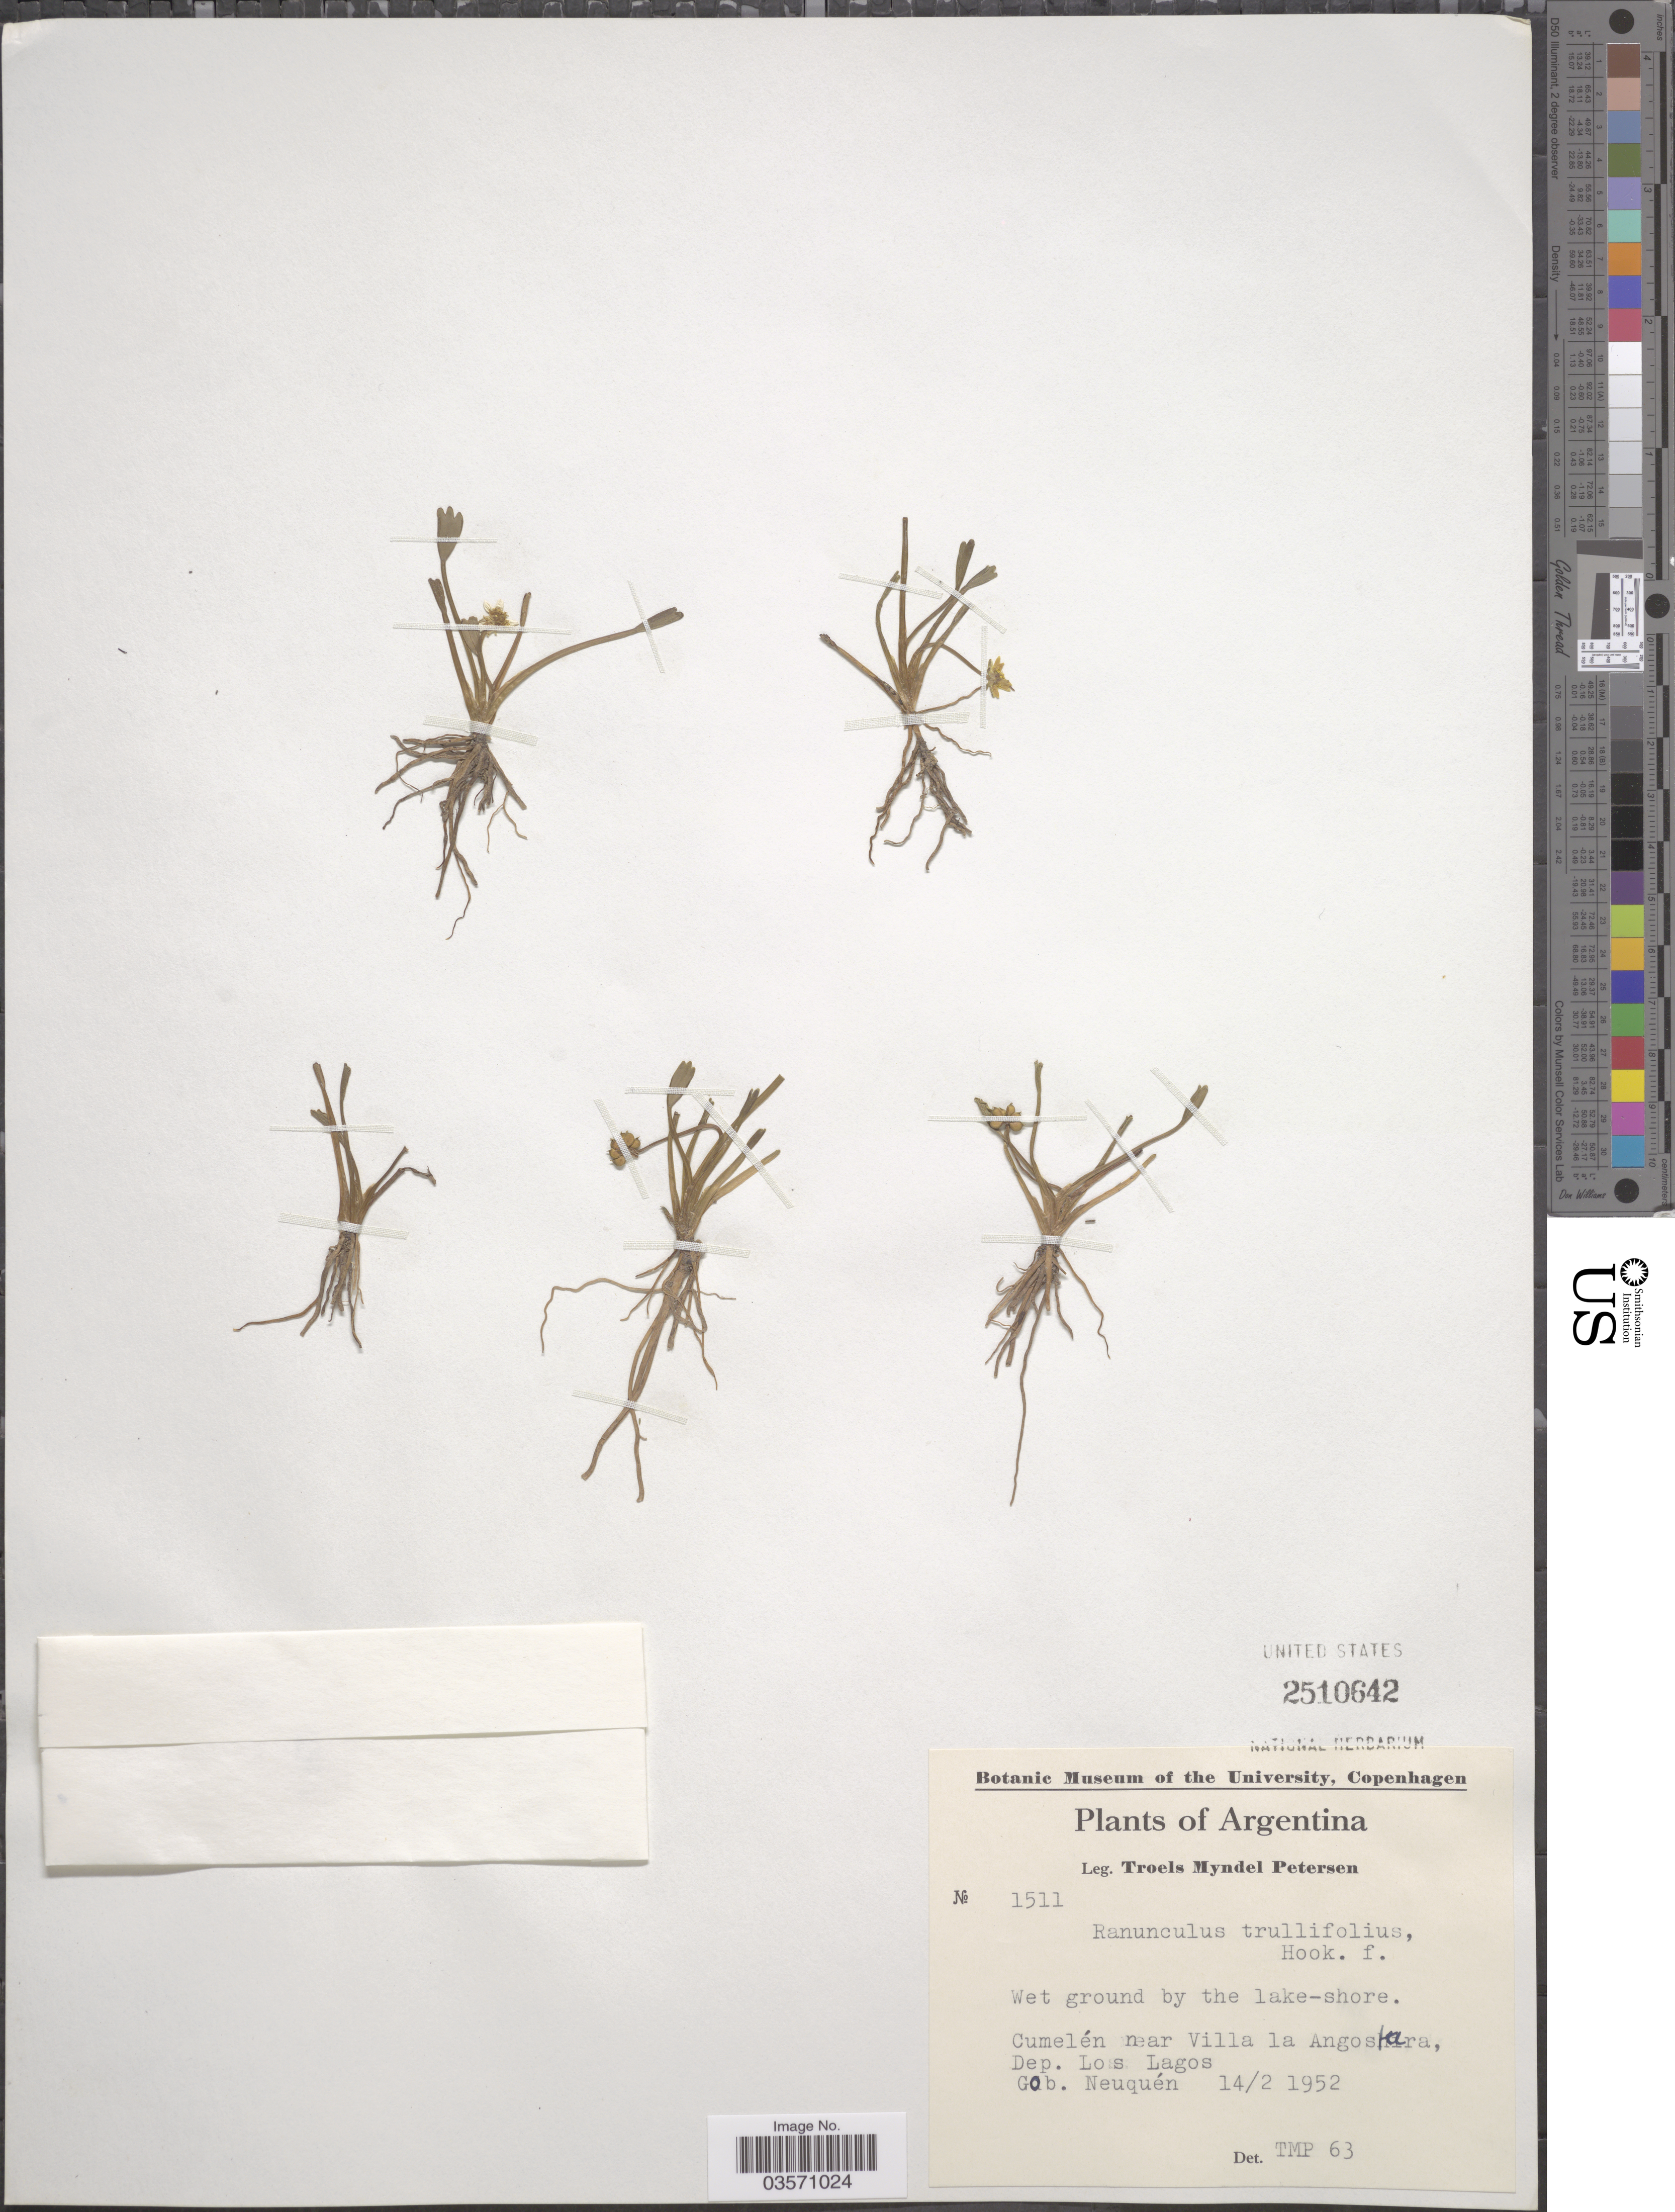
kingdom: Plantae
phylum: Tracheophyta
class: Magnoliopsida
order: Ranunculales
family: Ranunculaceae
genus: Ranunculus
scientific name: Ranunculus trulliifolius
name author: Hook. f.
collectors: T. Pederson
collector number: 1511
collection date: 1952-02-14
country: Argentina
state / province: Neuquen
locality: Cumelén near Villa la Angostara, Dep. Los Lagos, Gob. Neuquén.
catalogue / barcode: US 2510642